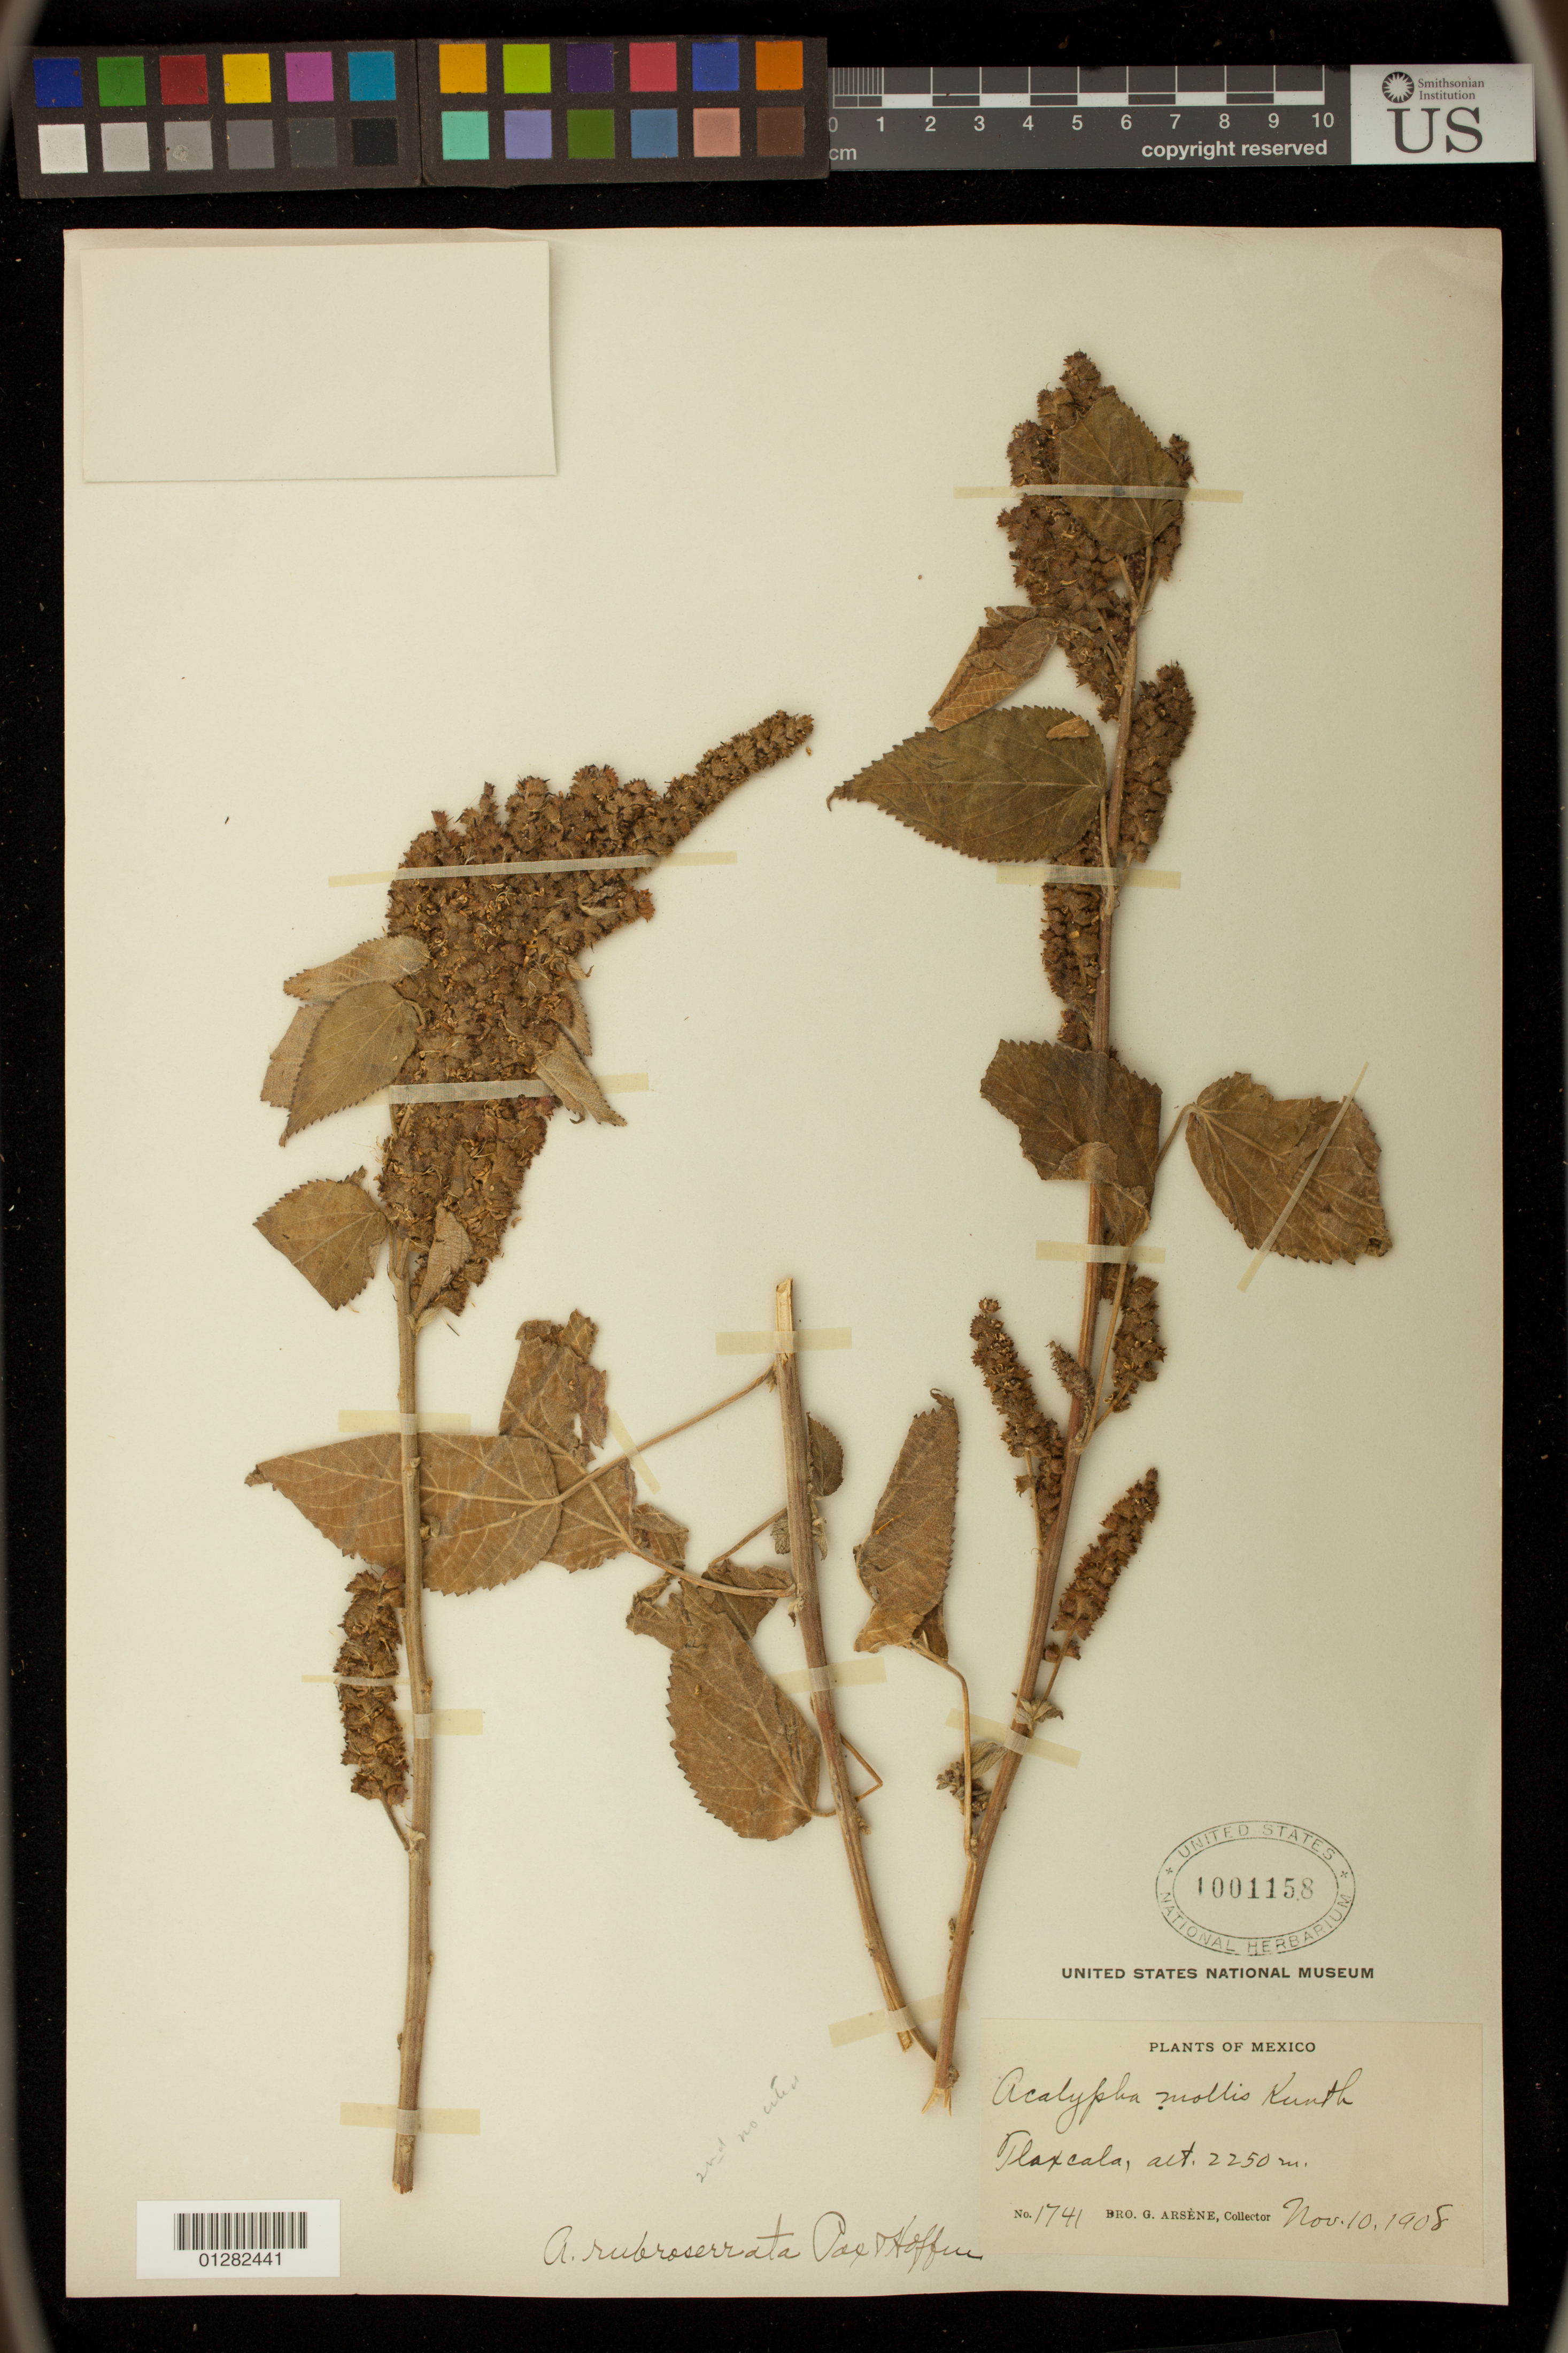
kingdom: Plantae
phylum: Tracheophyta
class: Magnoliopsida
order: Malpighiales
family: Euphorbiaceae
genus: Acalypha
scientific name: Acalypha rubroserrata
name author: Pax & K. Hoffm.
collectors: H. S. Gentry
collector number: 1741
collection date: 1908-11-10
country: Mexico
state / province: Tlaxcala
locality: Tlaxcala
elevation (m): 2250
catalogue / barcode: US 1001158